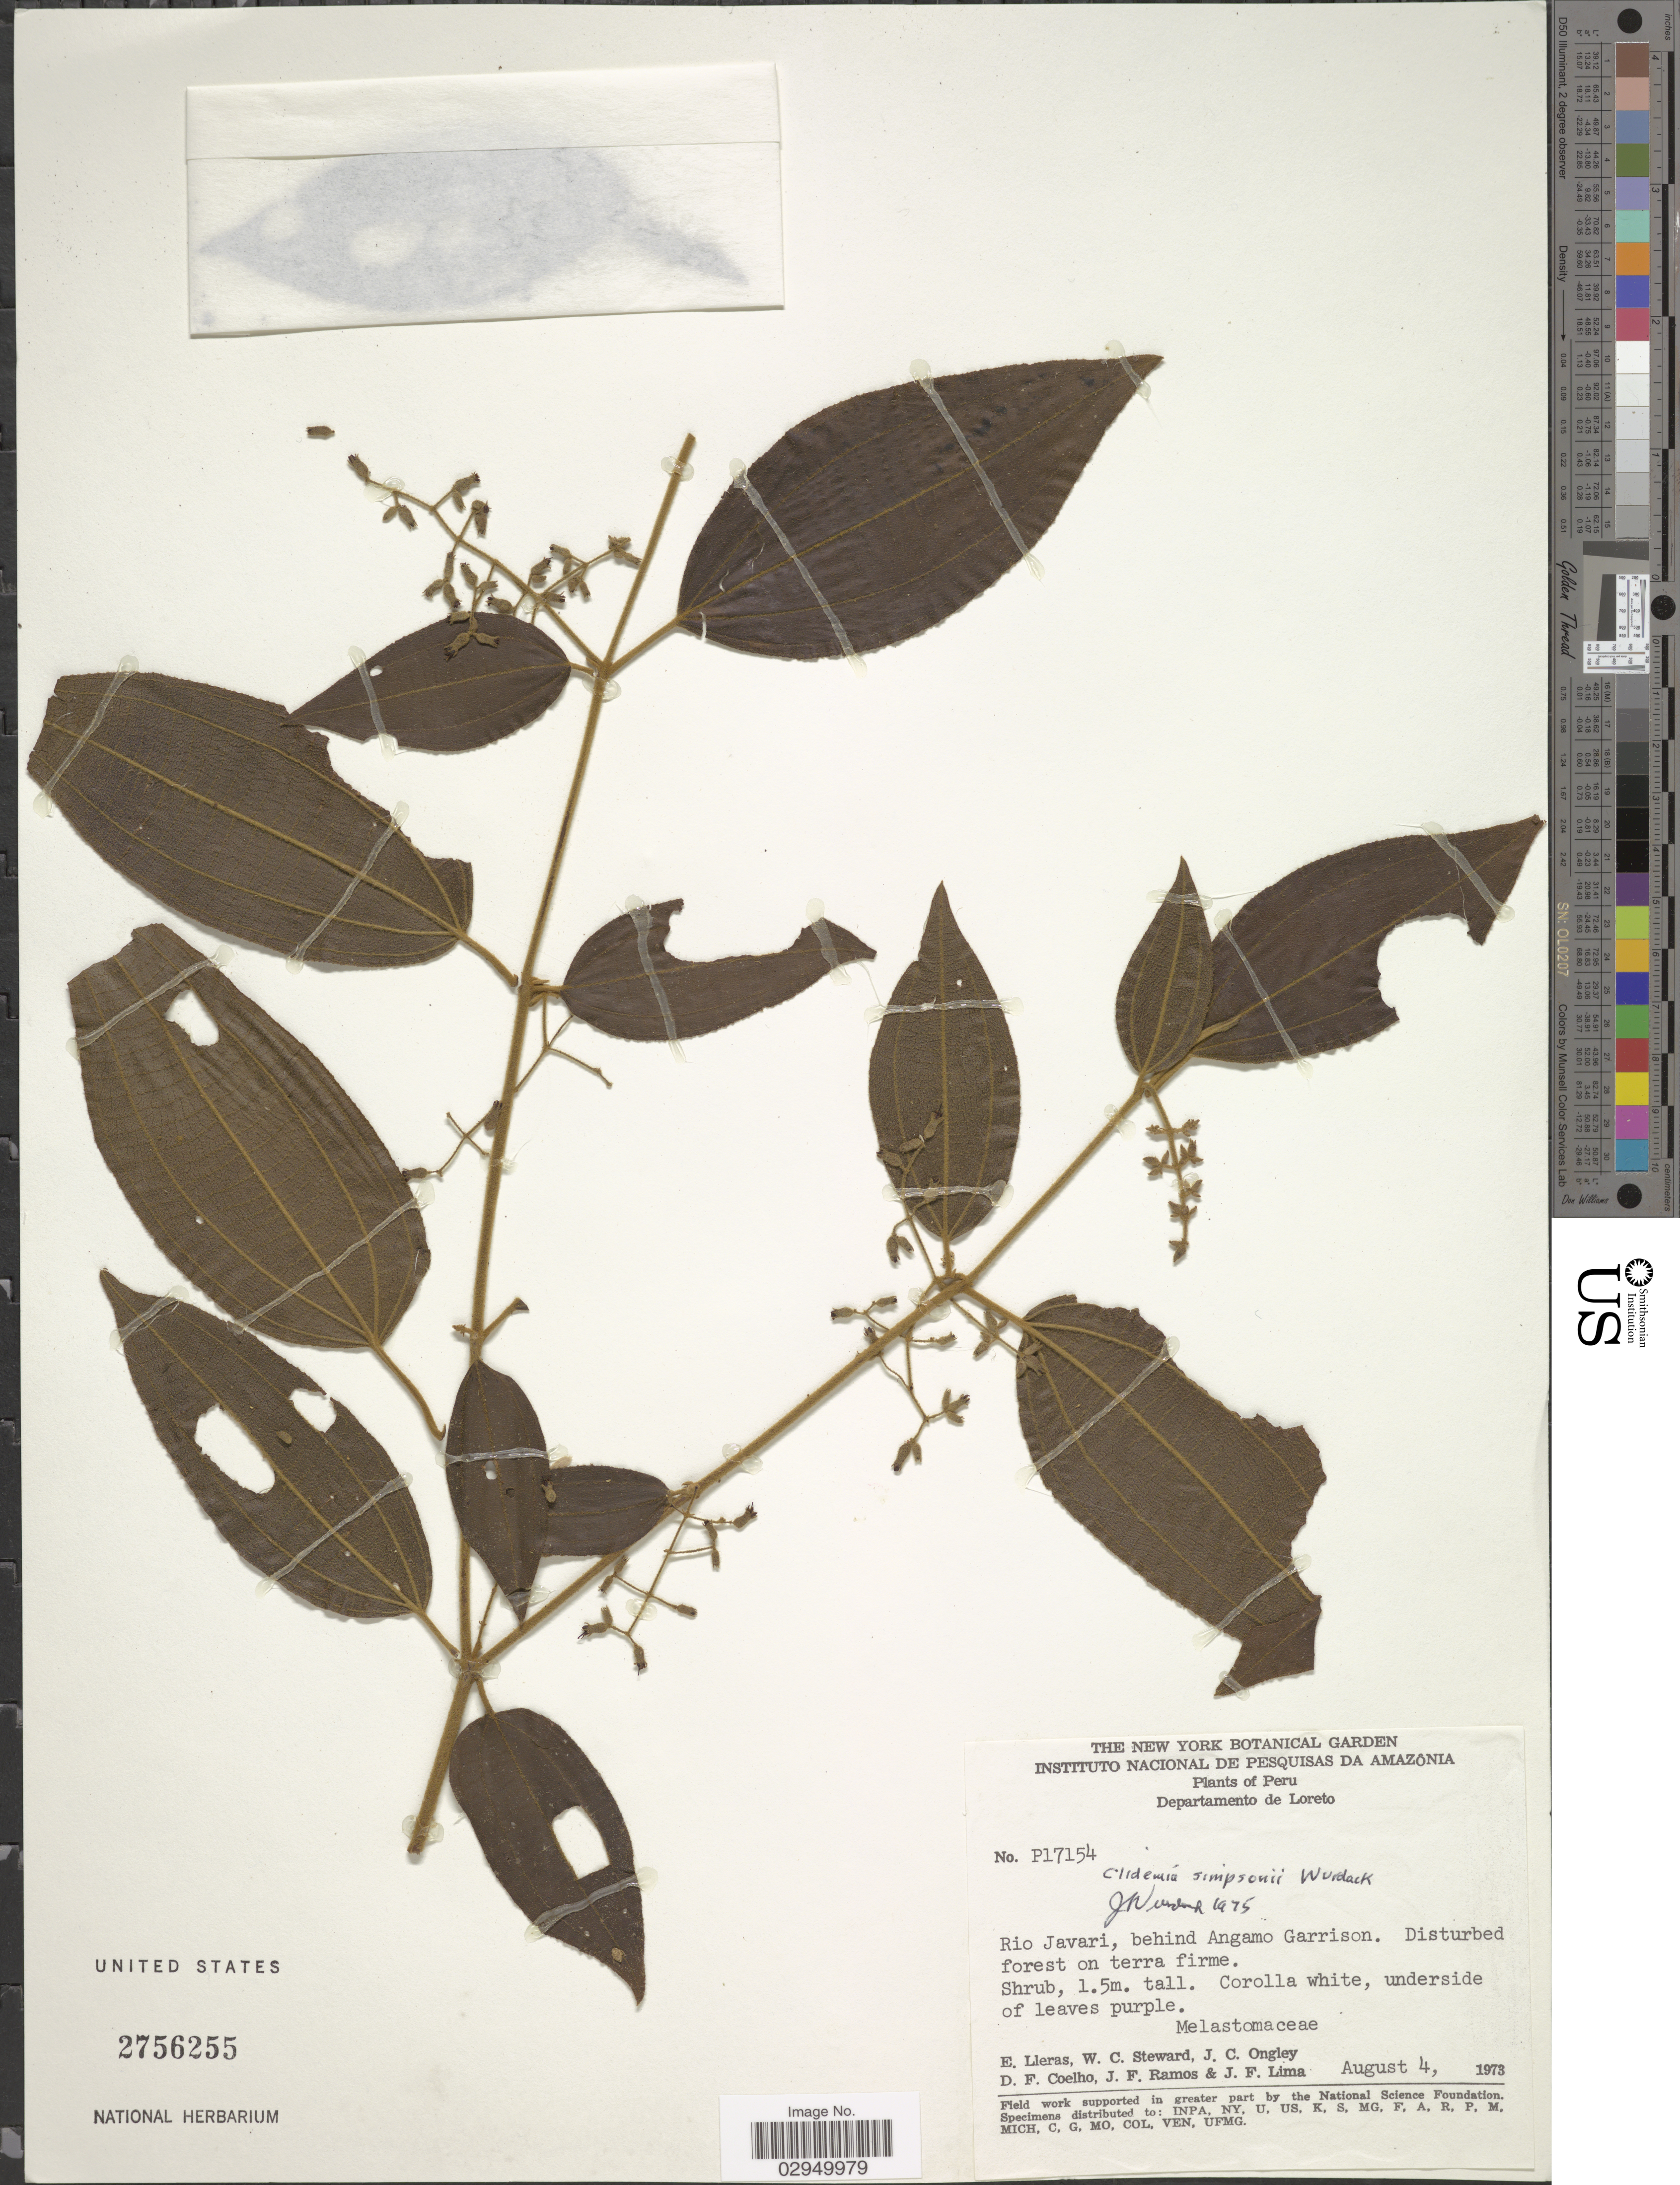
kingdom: Plantae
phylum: Tracheophyta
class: Magnoliopsida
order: Myrtales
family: Melastomataceae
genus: Clidemia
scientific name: Clidemia simpsonii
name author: Wurdack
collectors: E. Lleras, W. C. Steward, J. C. Ongley, D. F. Coêlho & et al.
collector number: P17154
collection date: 1973-08-04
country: Peru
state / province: Loreto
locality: Departamento de Loreto. Rio Javari, behind Angoma Garrison.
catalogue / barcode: US 2756255